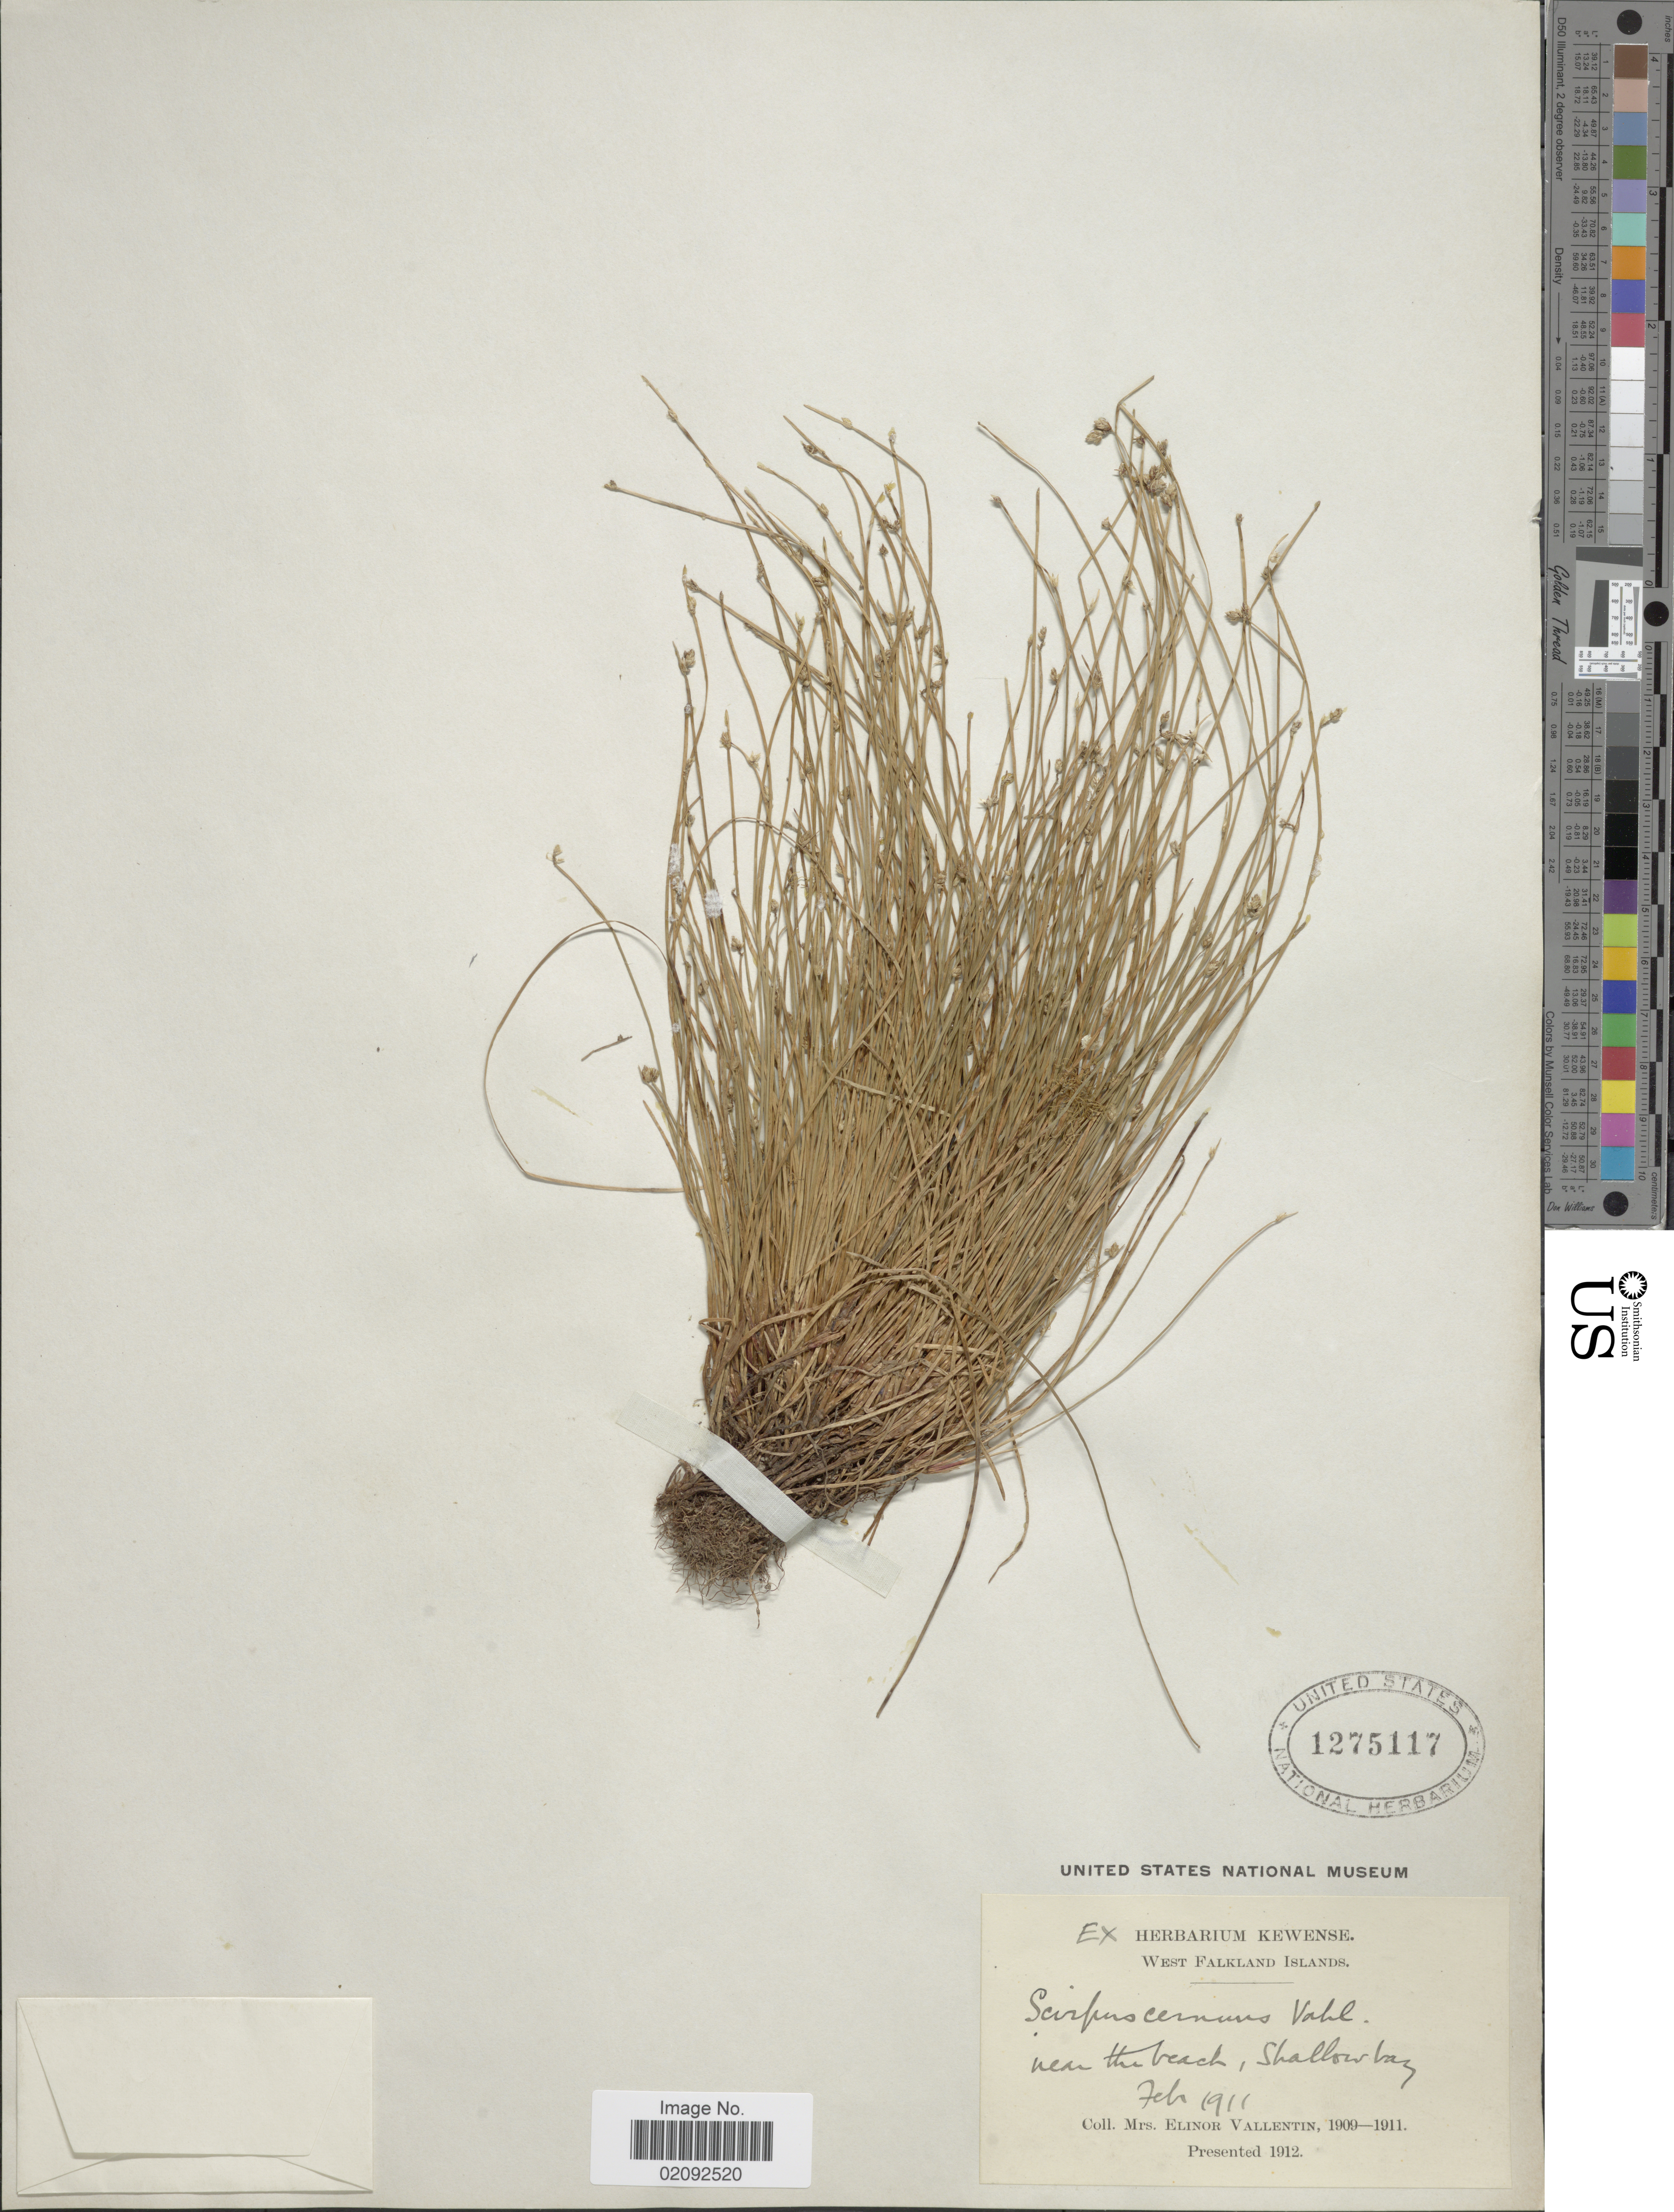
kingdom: Plantae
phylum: Tracheophyta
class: Liliopsida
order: Poales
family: Cyperaceae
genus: Isolepis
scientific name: Isolepis cernua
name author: (Vahl) Roem. & Schult.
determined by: Strong, Mark T., (BOT), Smithsonian Institution - National Museum of Natural History (UNITED STATES)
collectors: E. Vallentin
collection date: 1911-02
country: Falkland Islands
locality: West Falkland Islands, near the beach, Shallow base.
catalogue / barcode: US 1275117